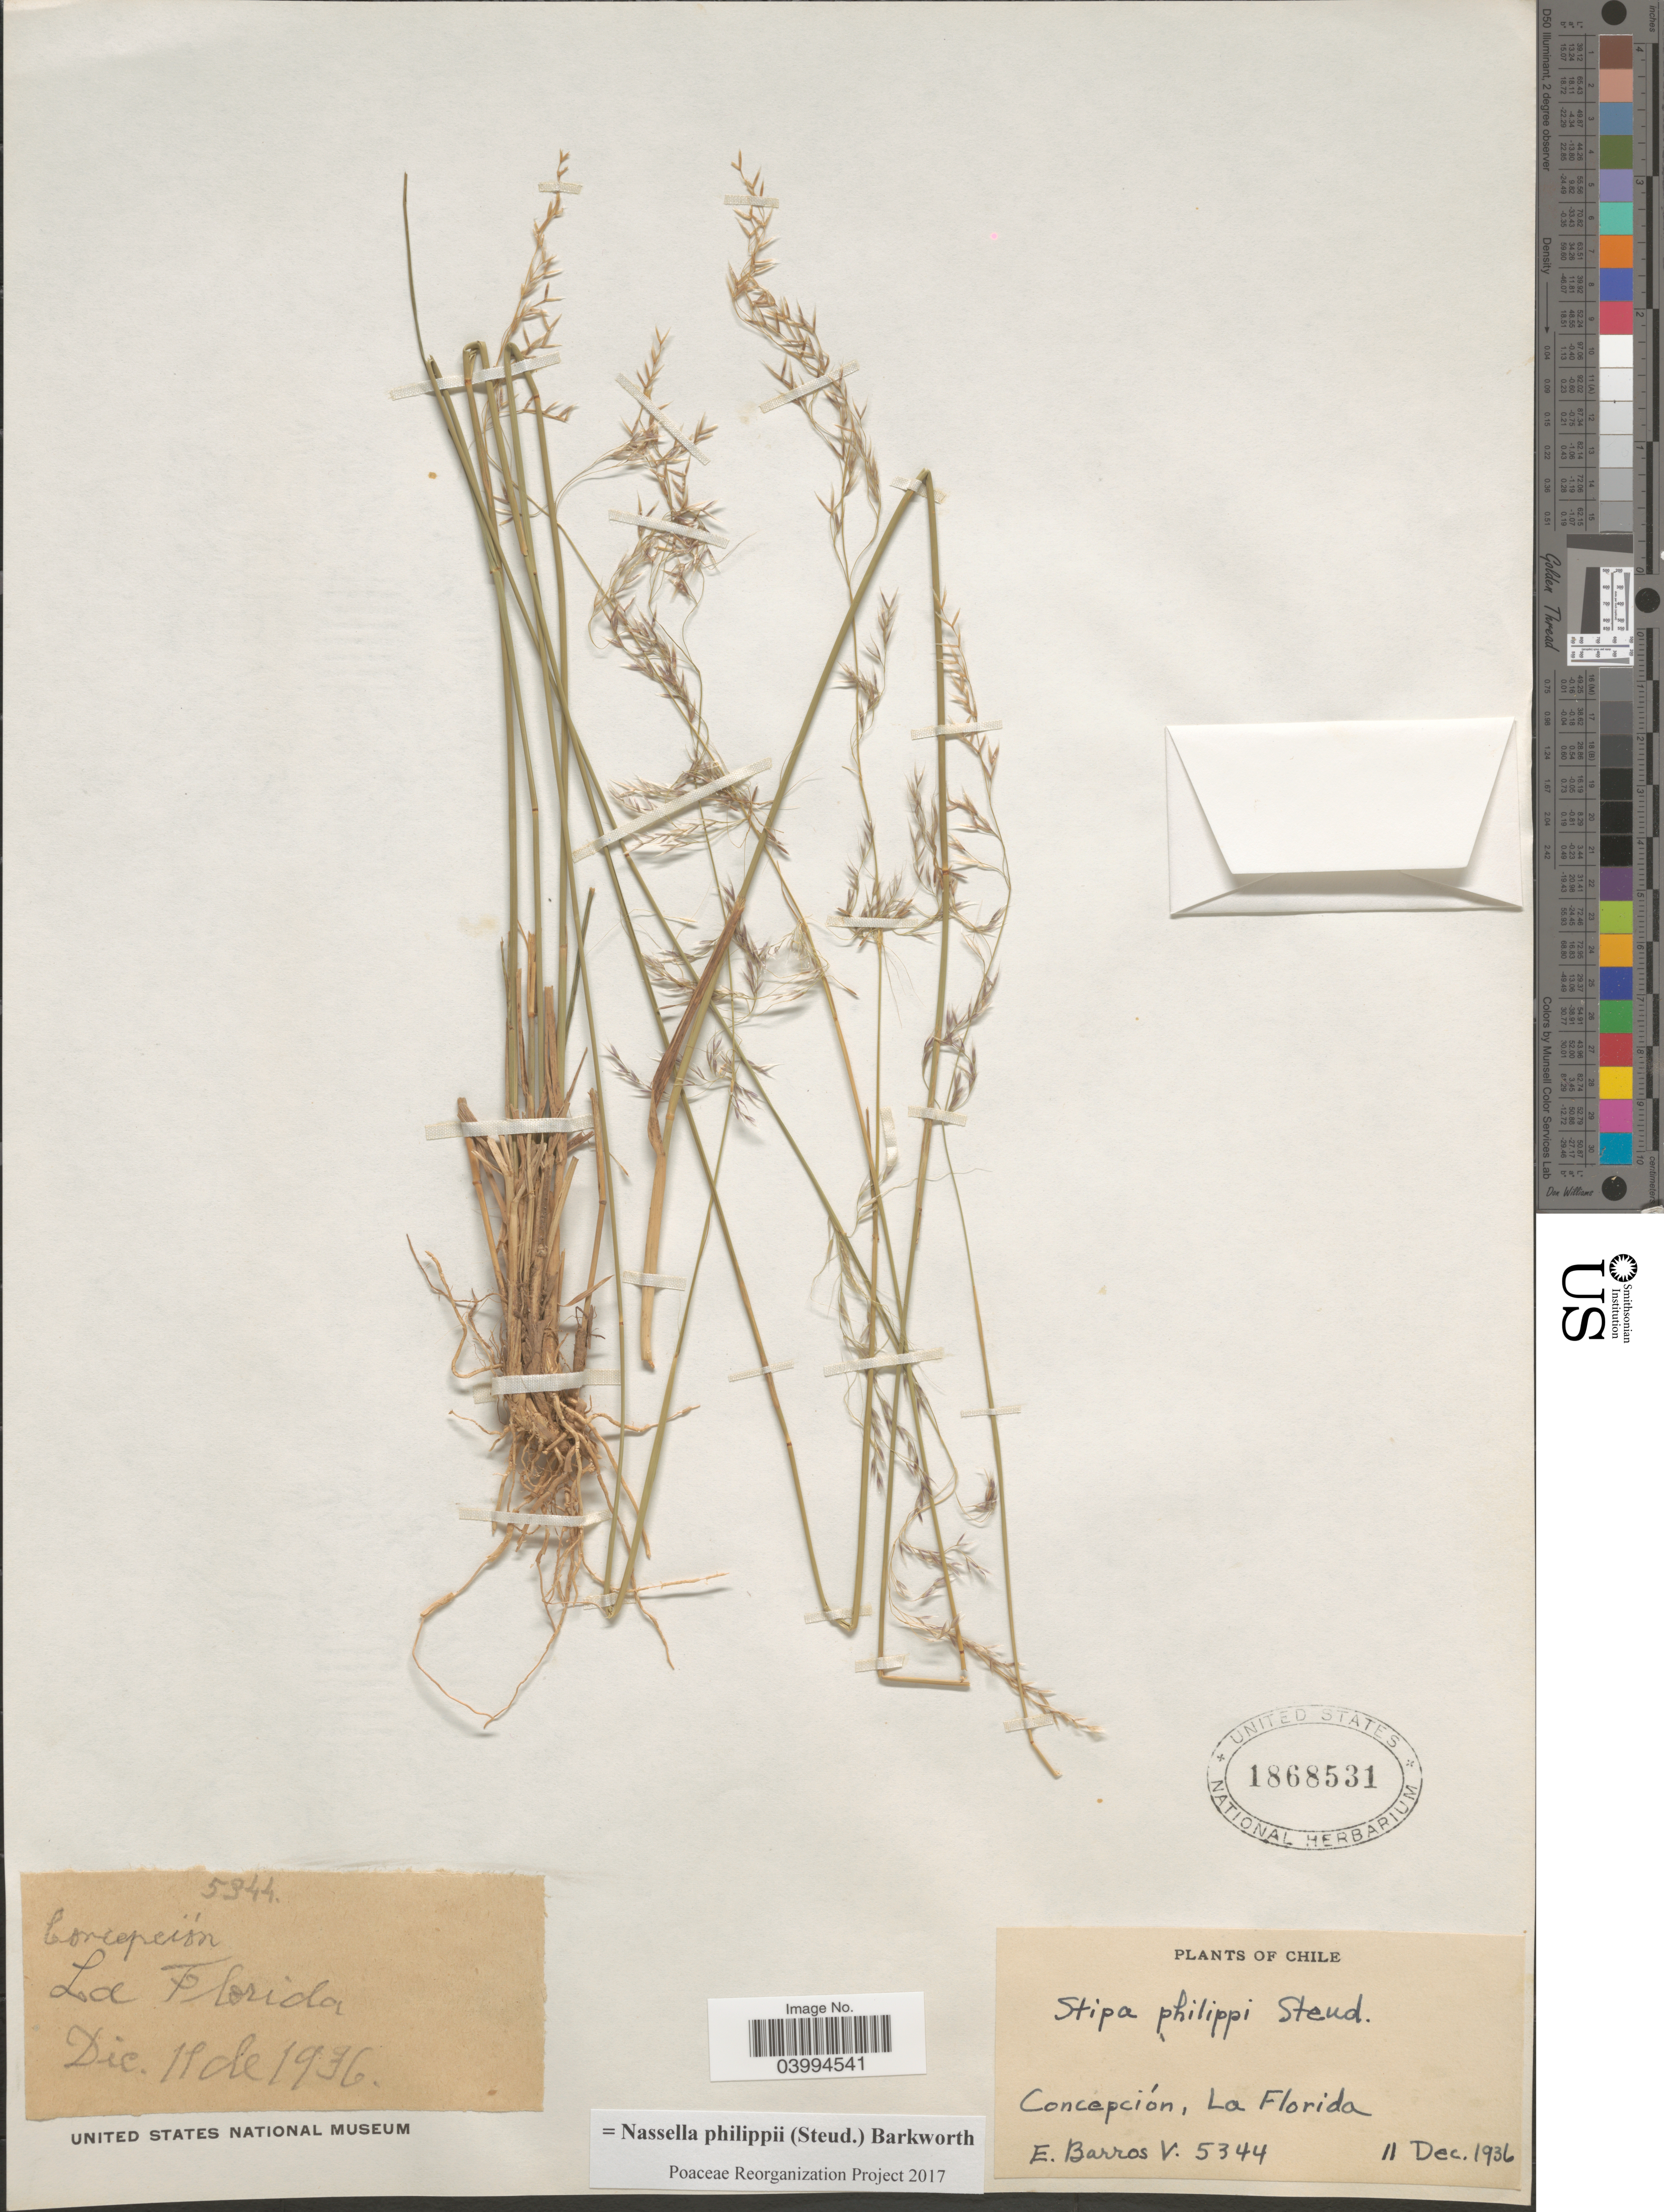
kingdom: Plantae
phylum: Tracheophyta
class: Liliopsida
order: Poales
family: Poaceae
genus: Nassella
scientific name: Nassella philippii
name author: (Steud.) Barkworth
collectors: E. Barros V.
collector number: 5344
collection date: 1936-12-11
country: Chile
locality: Concepción, La Florida.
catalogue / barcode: US 1868531